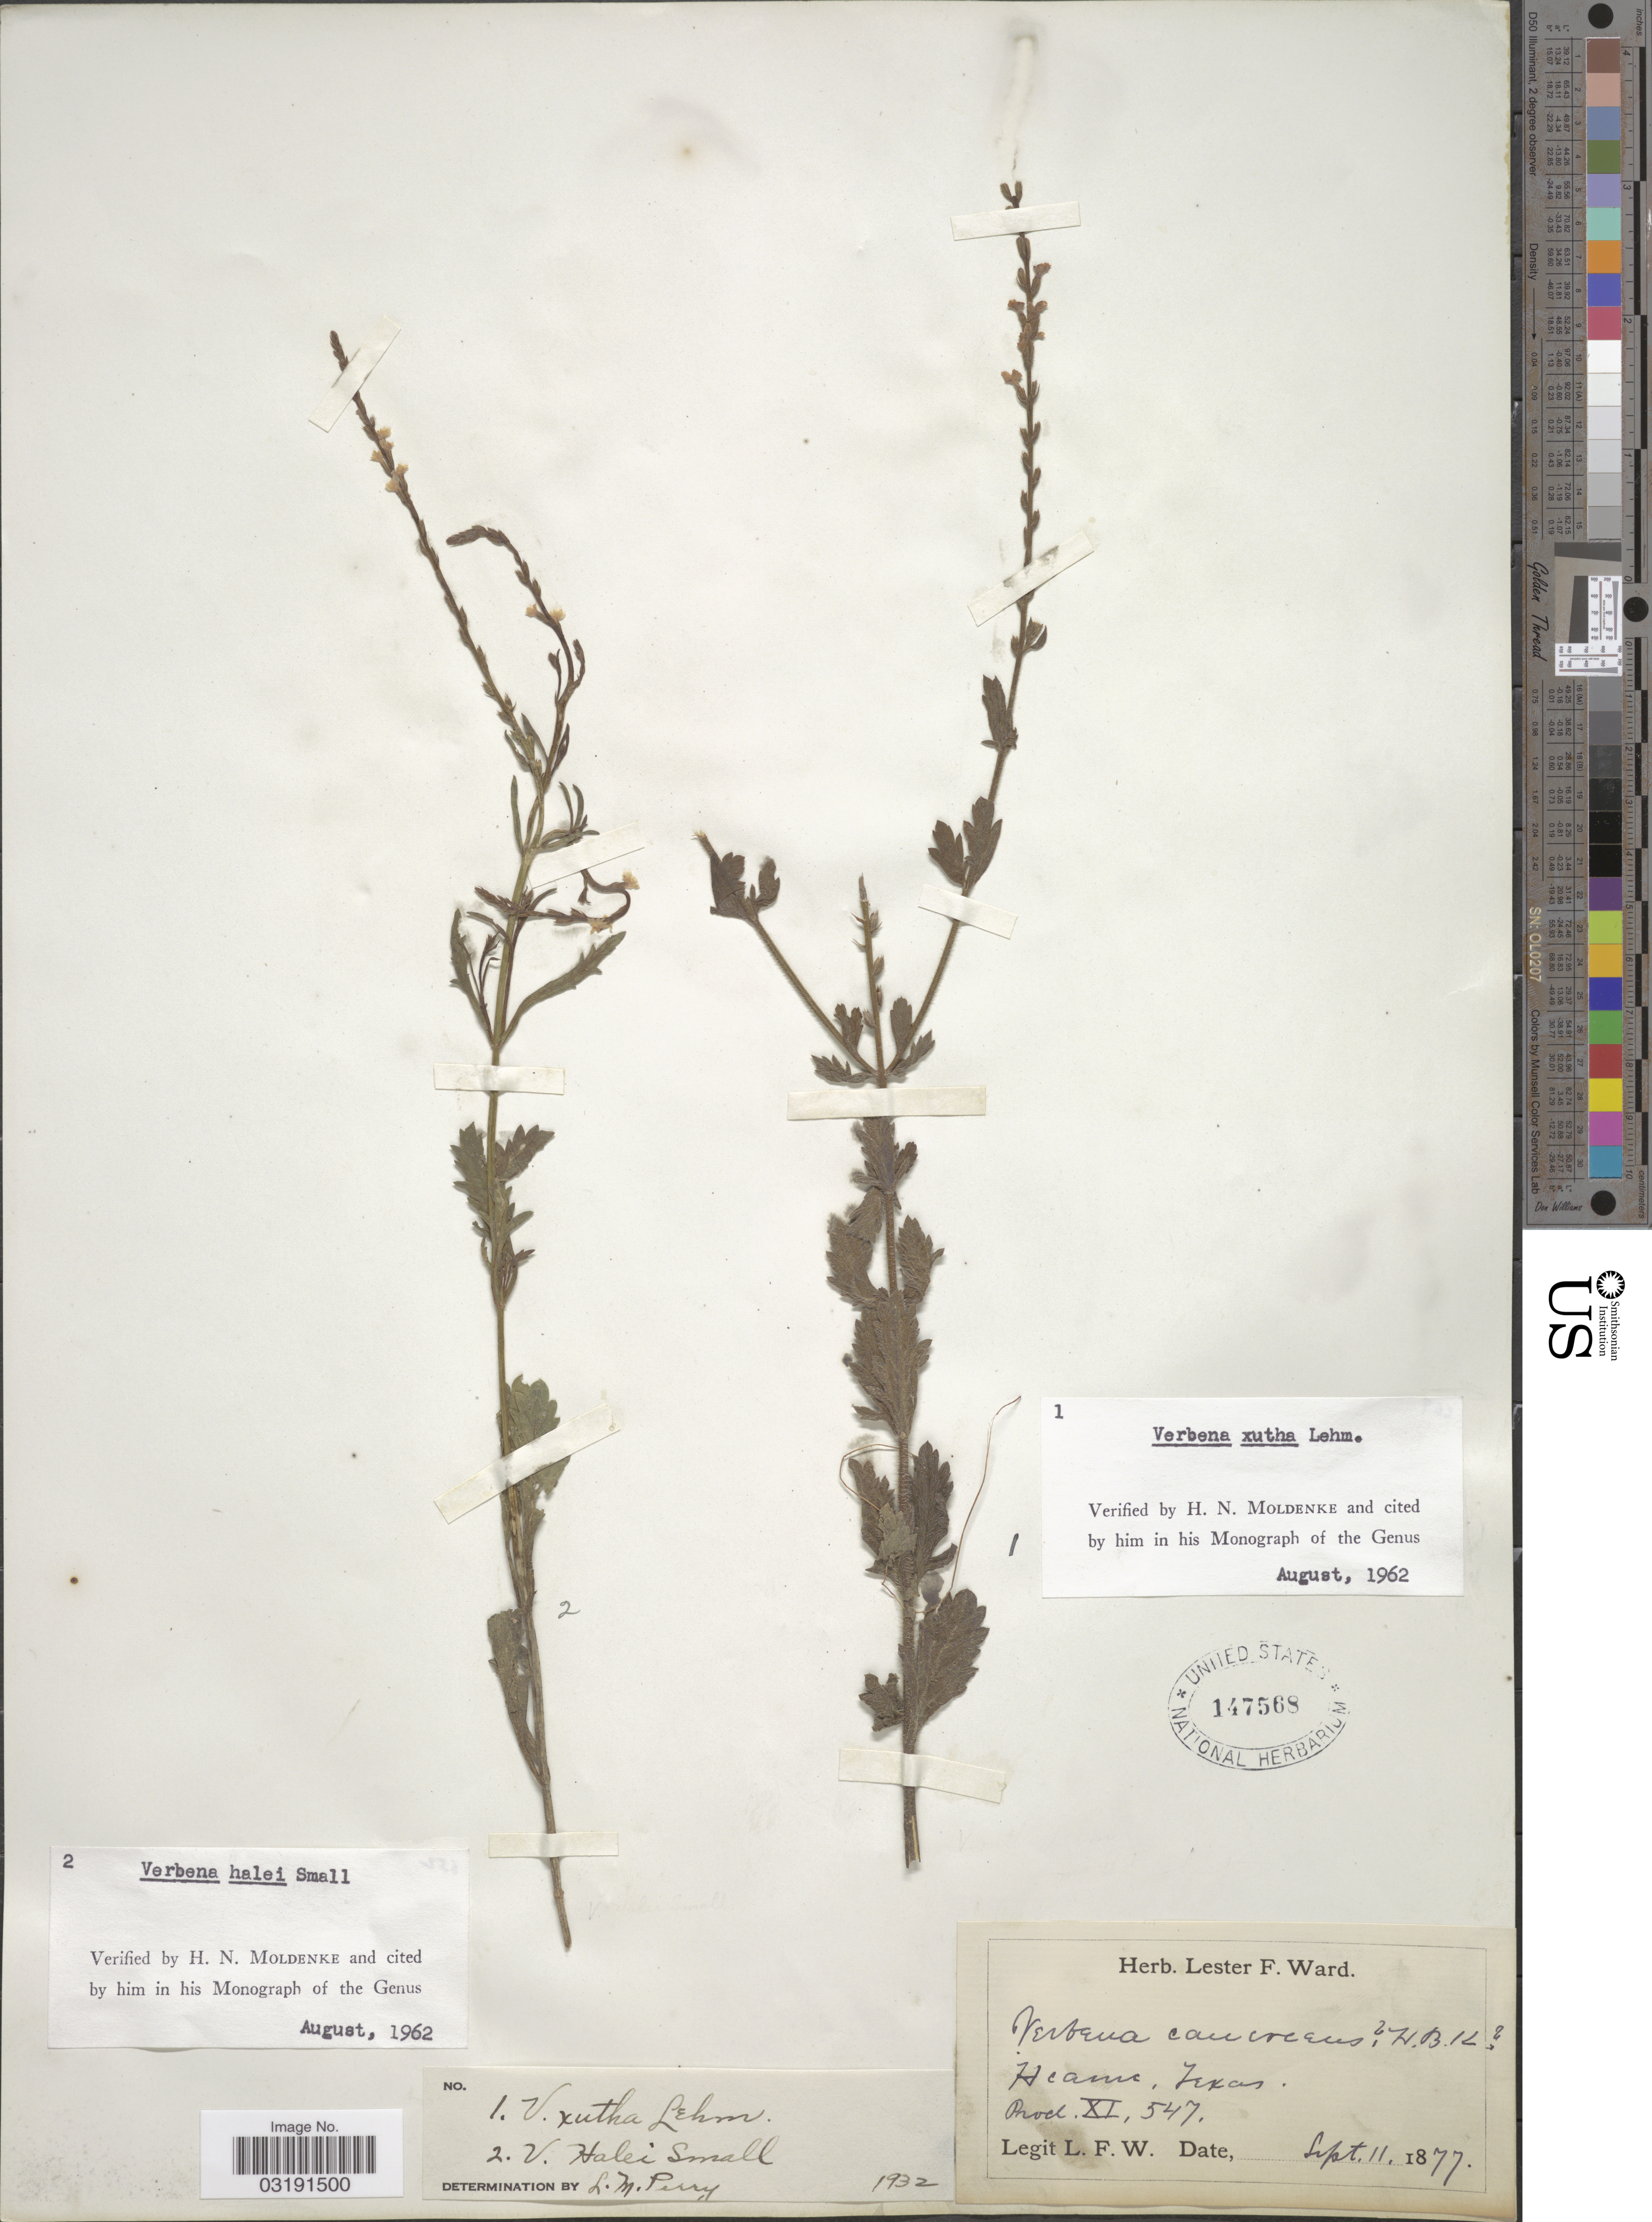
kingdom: Plantae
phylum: Tracheophyta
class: Magnoliopsida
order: Lamiales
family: Verbenaceae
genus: Verbena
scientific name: Verbena halei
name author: Small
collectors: L. F. Ward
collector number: XI547?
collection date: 1877-09-11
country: United States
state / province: Texas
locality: Hearne.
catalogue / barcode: US 147568